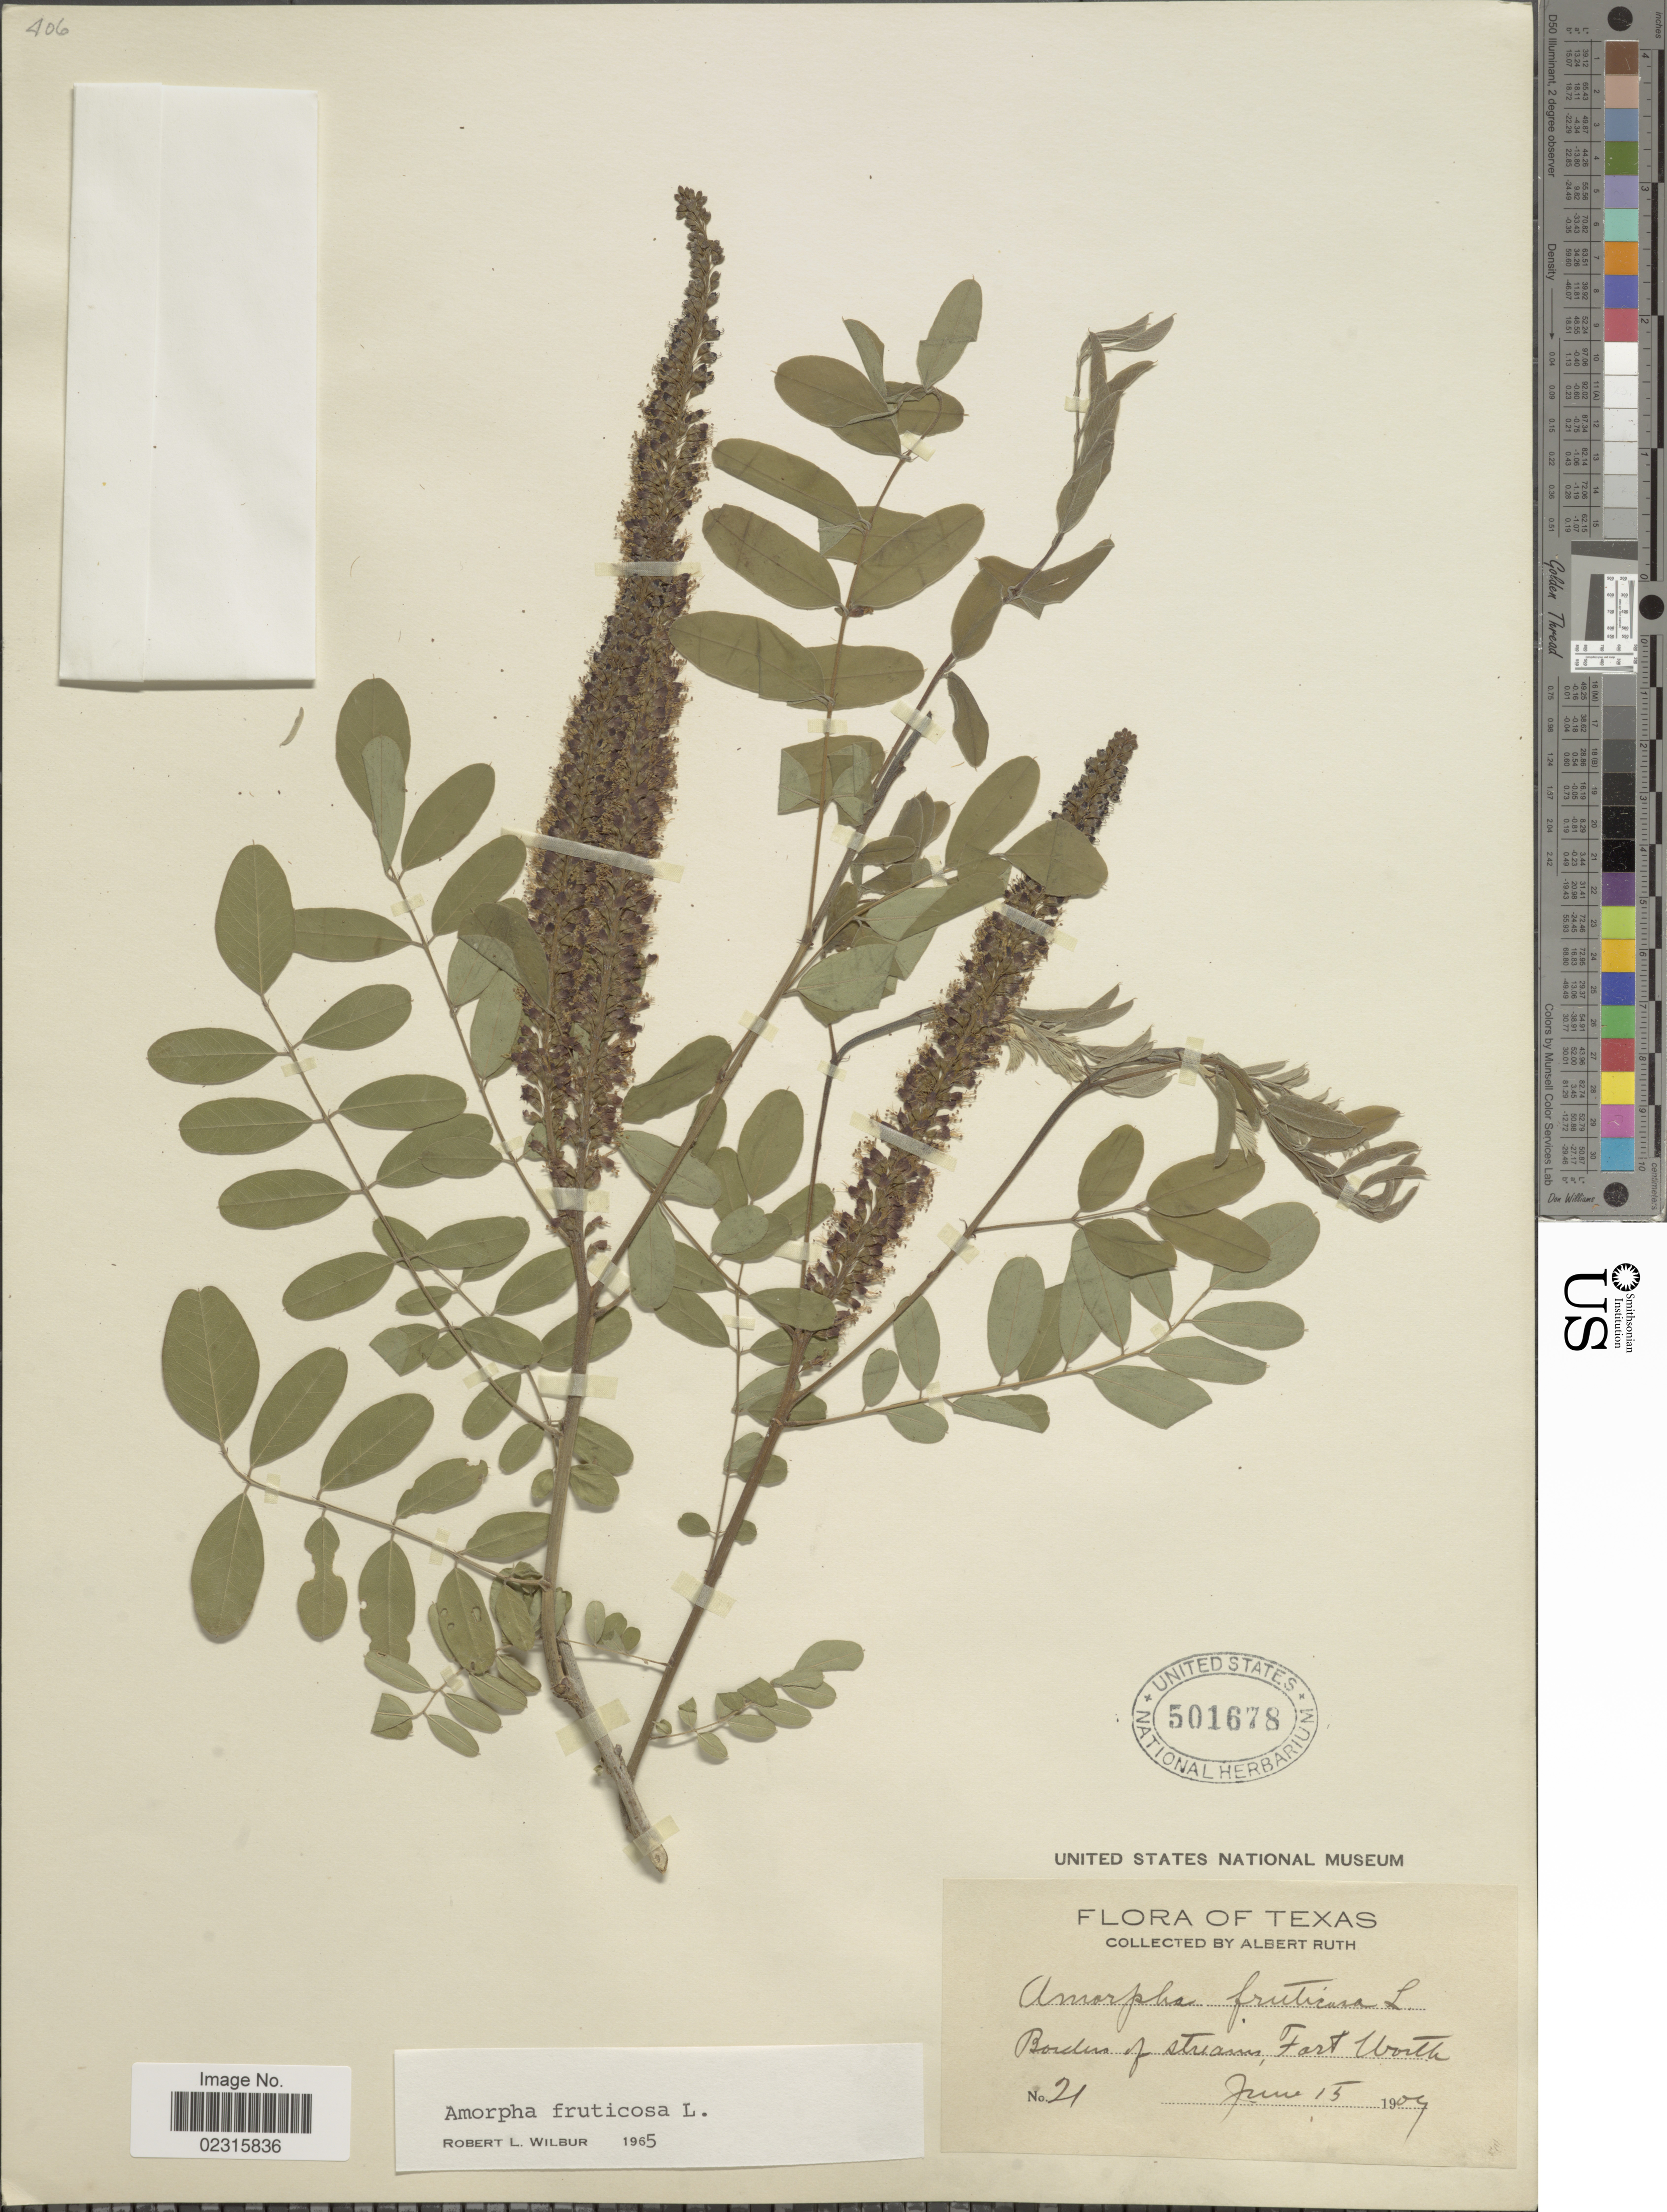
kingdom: Plantae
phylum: Tracheophyta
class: Magnoliopsida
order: Fabales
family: Fabaceae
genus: Amorpha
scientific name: Amorpha fruticosa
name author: L.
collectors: A. Ruth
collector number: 21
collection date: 1909-06-15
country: United States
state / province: Texas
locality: Borders of stream, Fort Worth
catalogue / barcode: US 501678